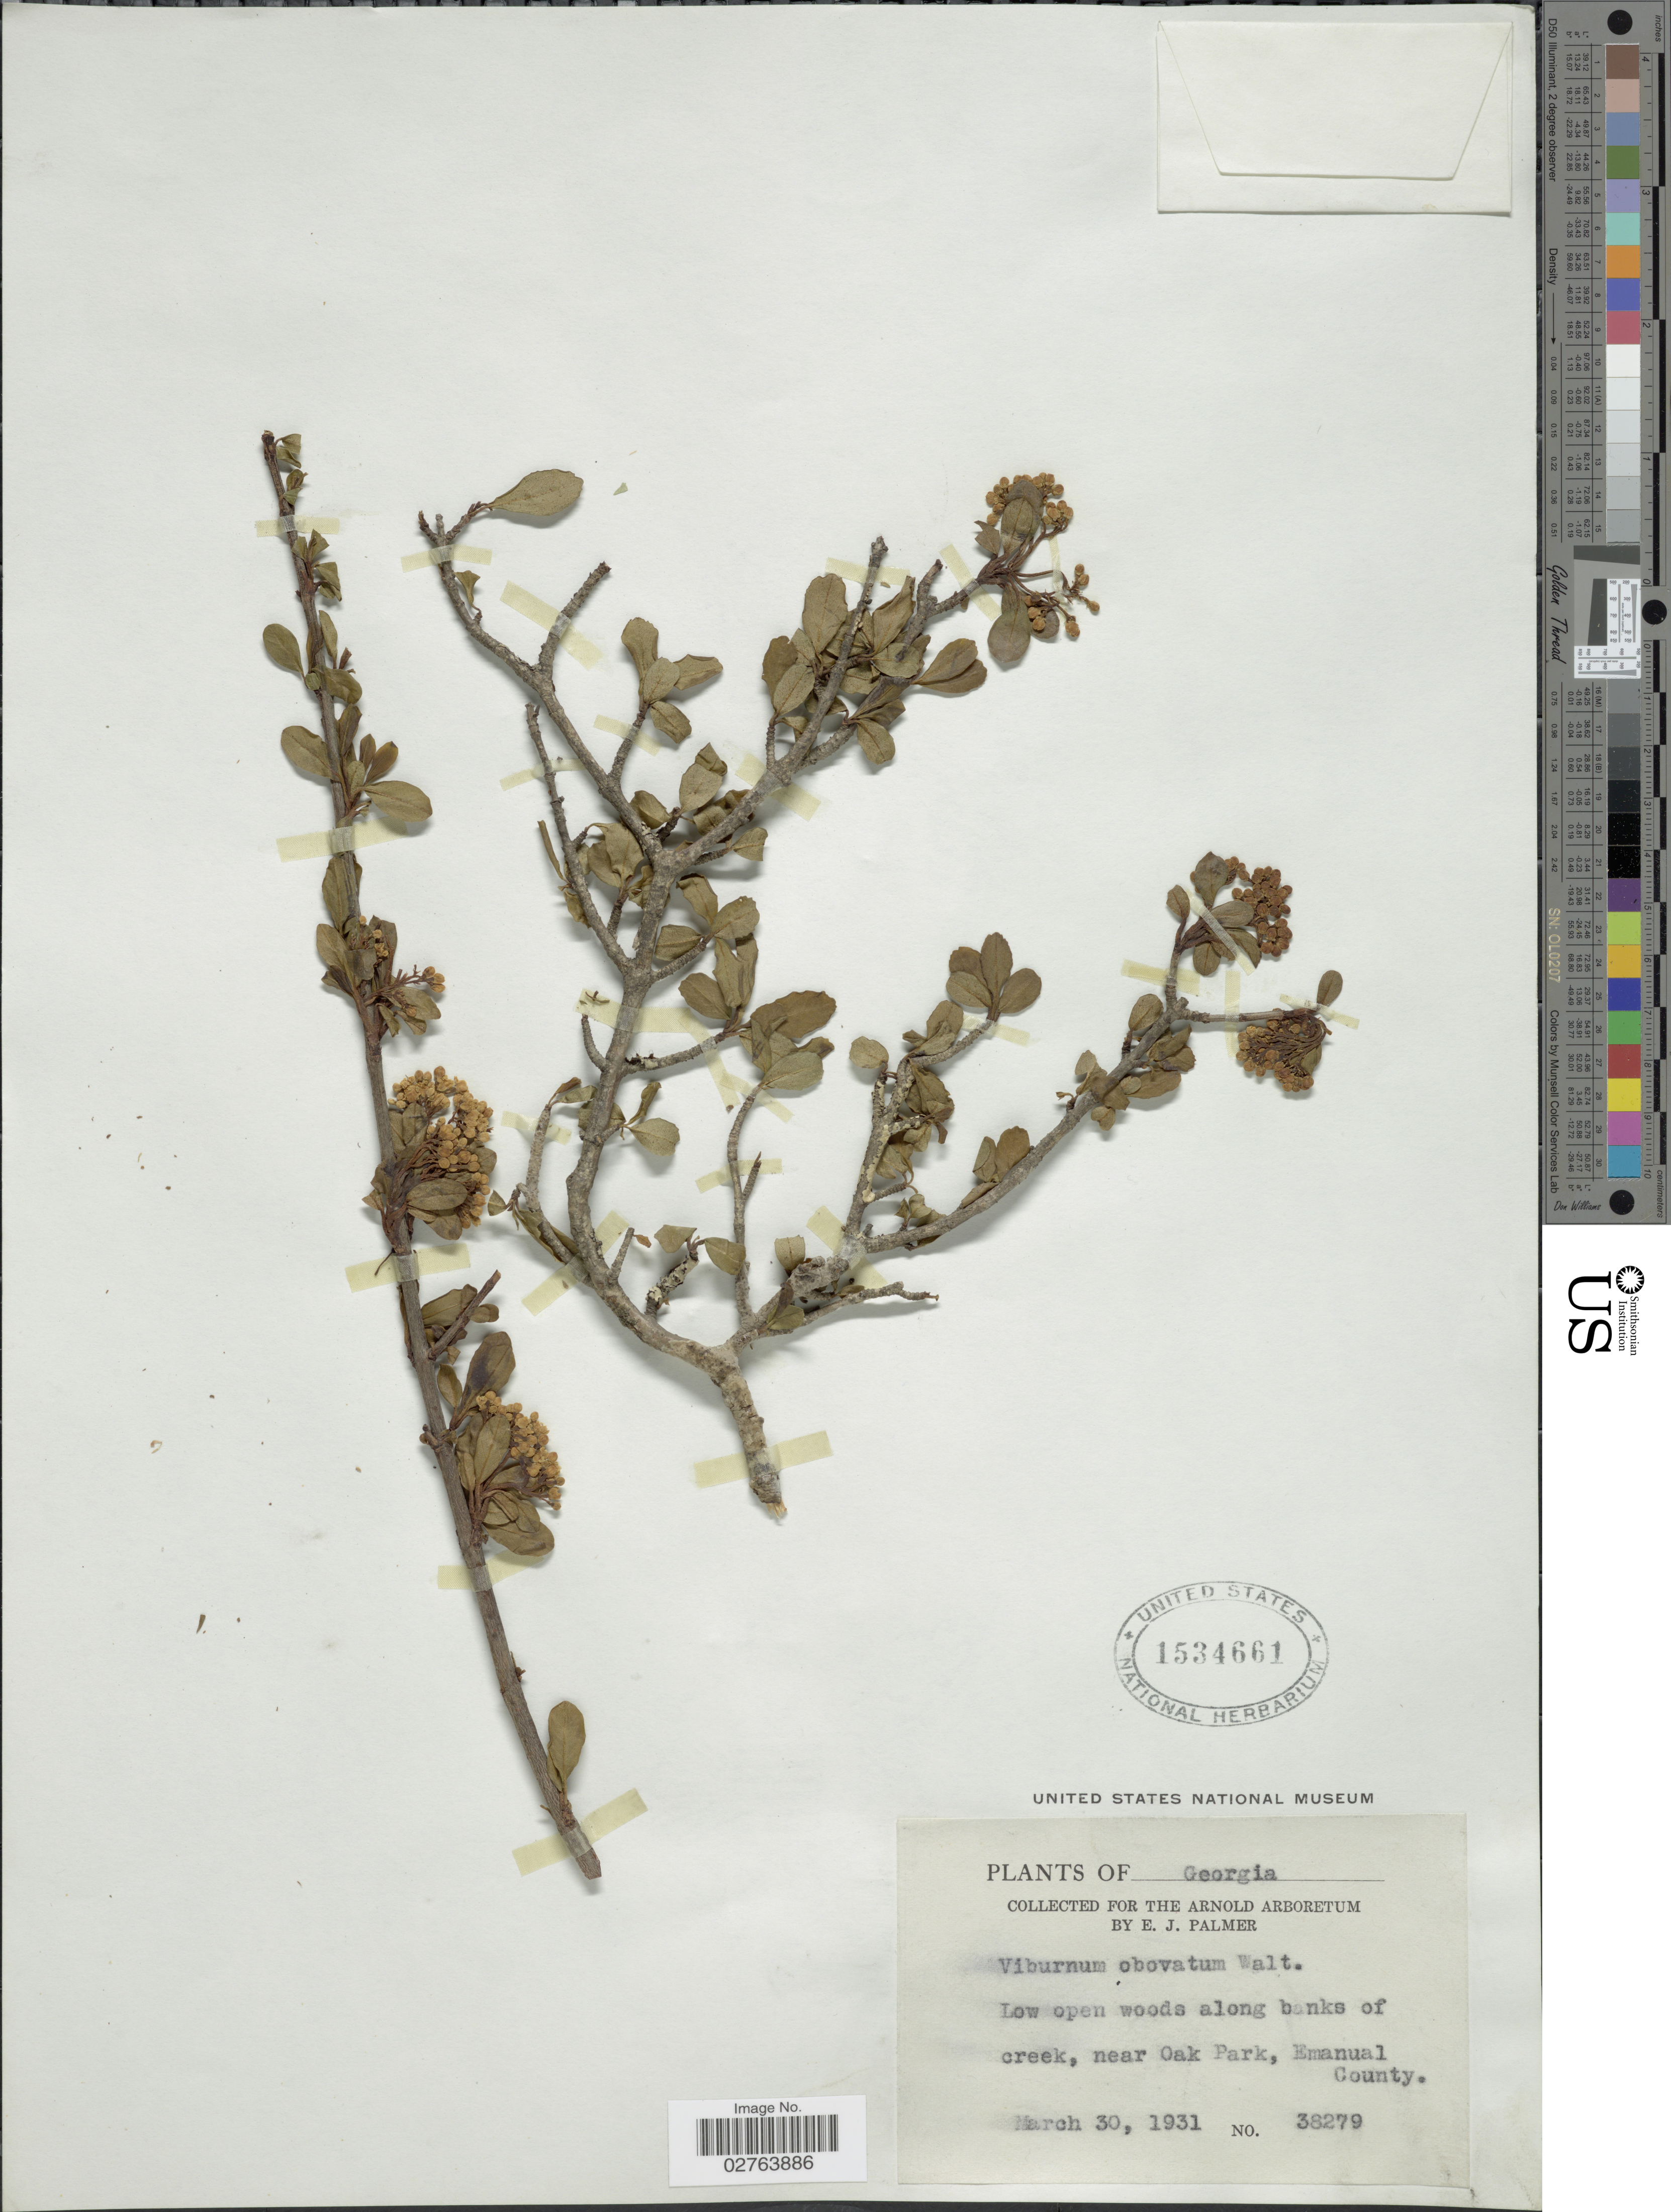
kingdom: Plantae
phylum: Tracheophyta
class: Magnoliopsida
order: Dipsacales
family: Viburnaceae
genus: Viburnum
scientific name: Viburnum obovatum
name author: Walter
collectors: E. J. Palmer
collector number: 38279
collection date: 1931-03-30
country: United States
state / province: Georgia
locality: Low open woods along banks of creek, near Oak Park, Emanual County.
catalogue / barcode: US 1534661